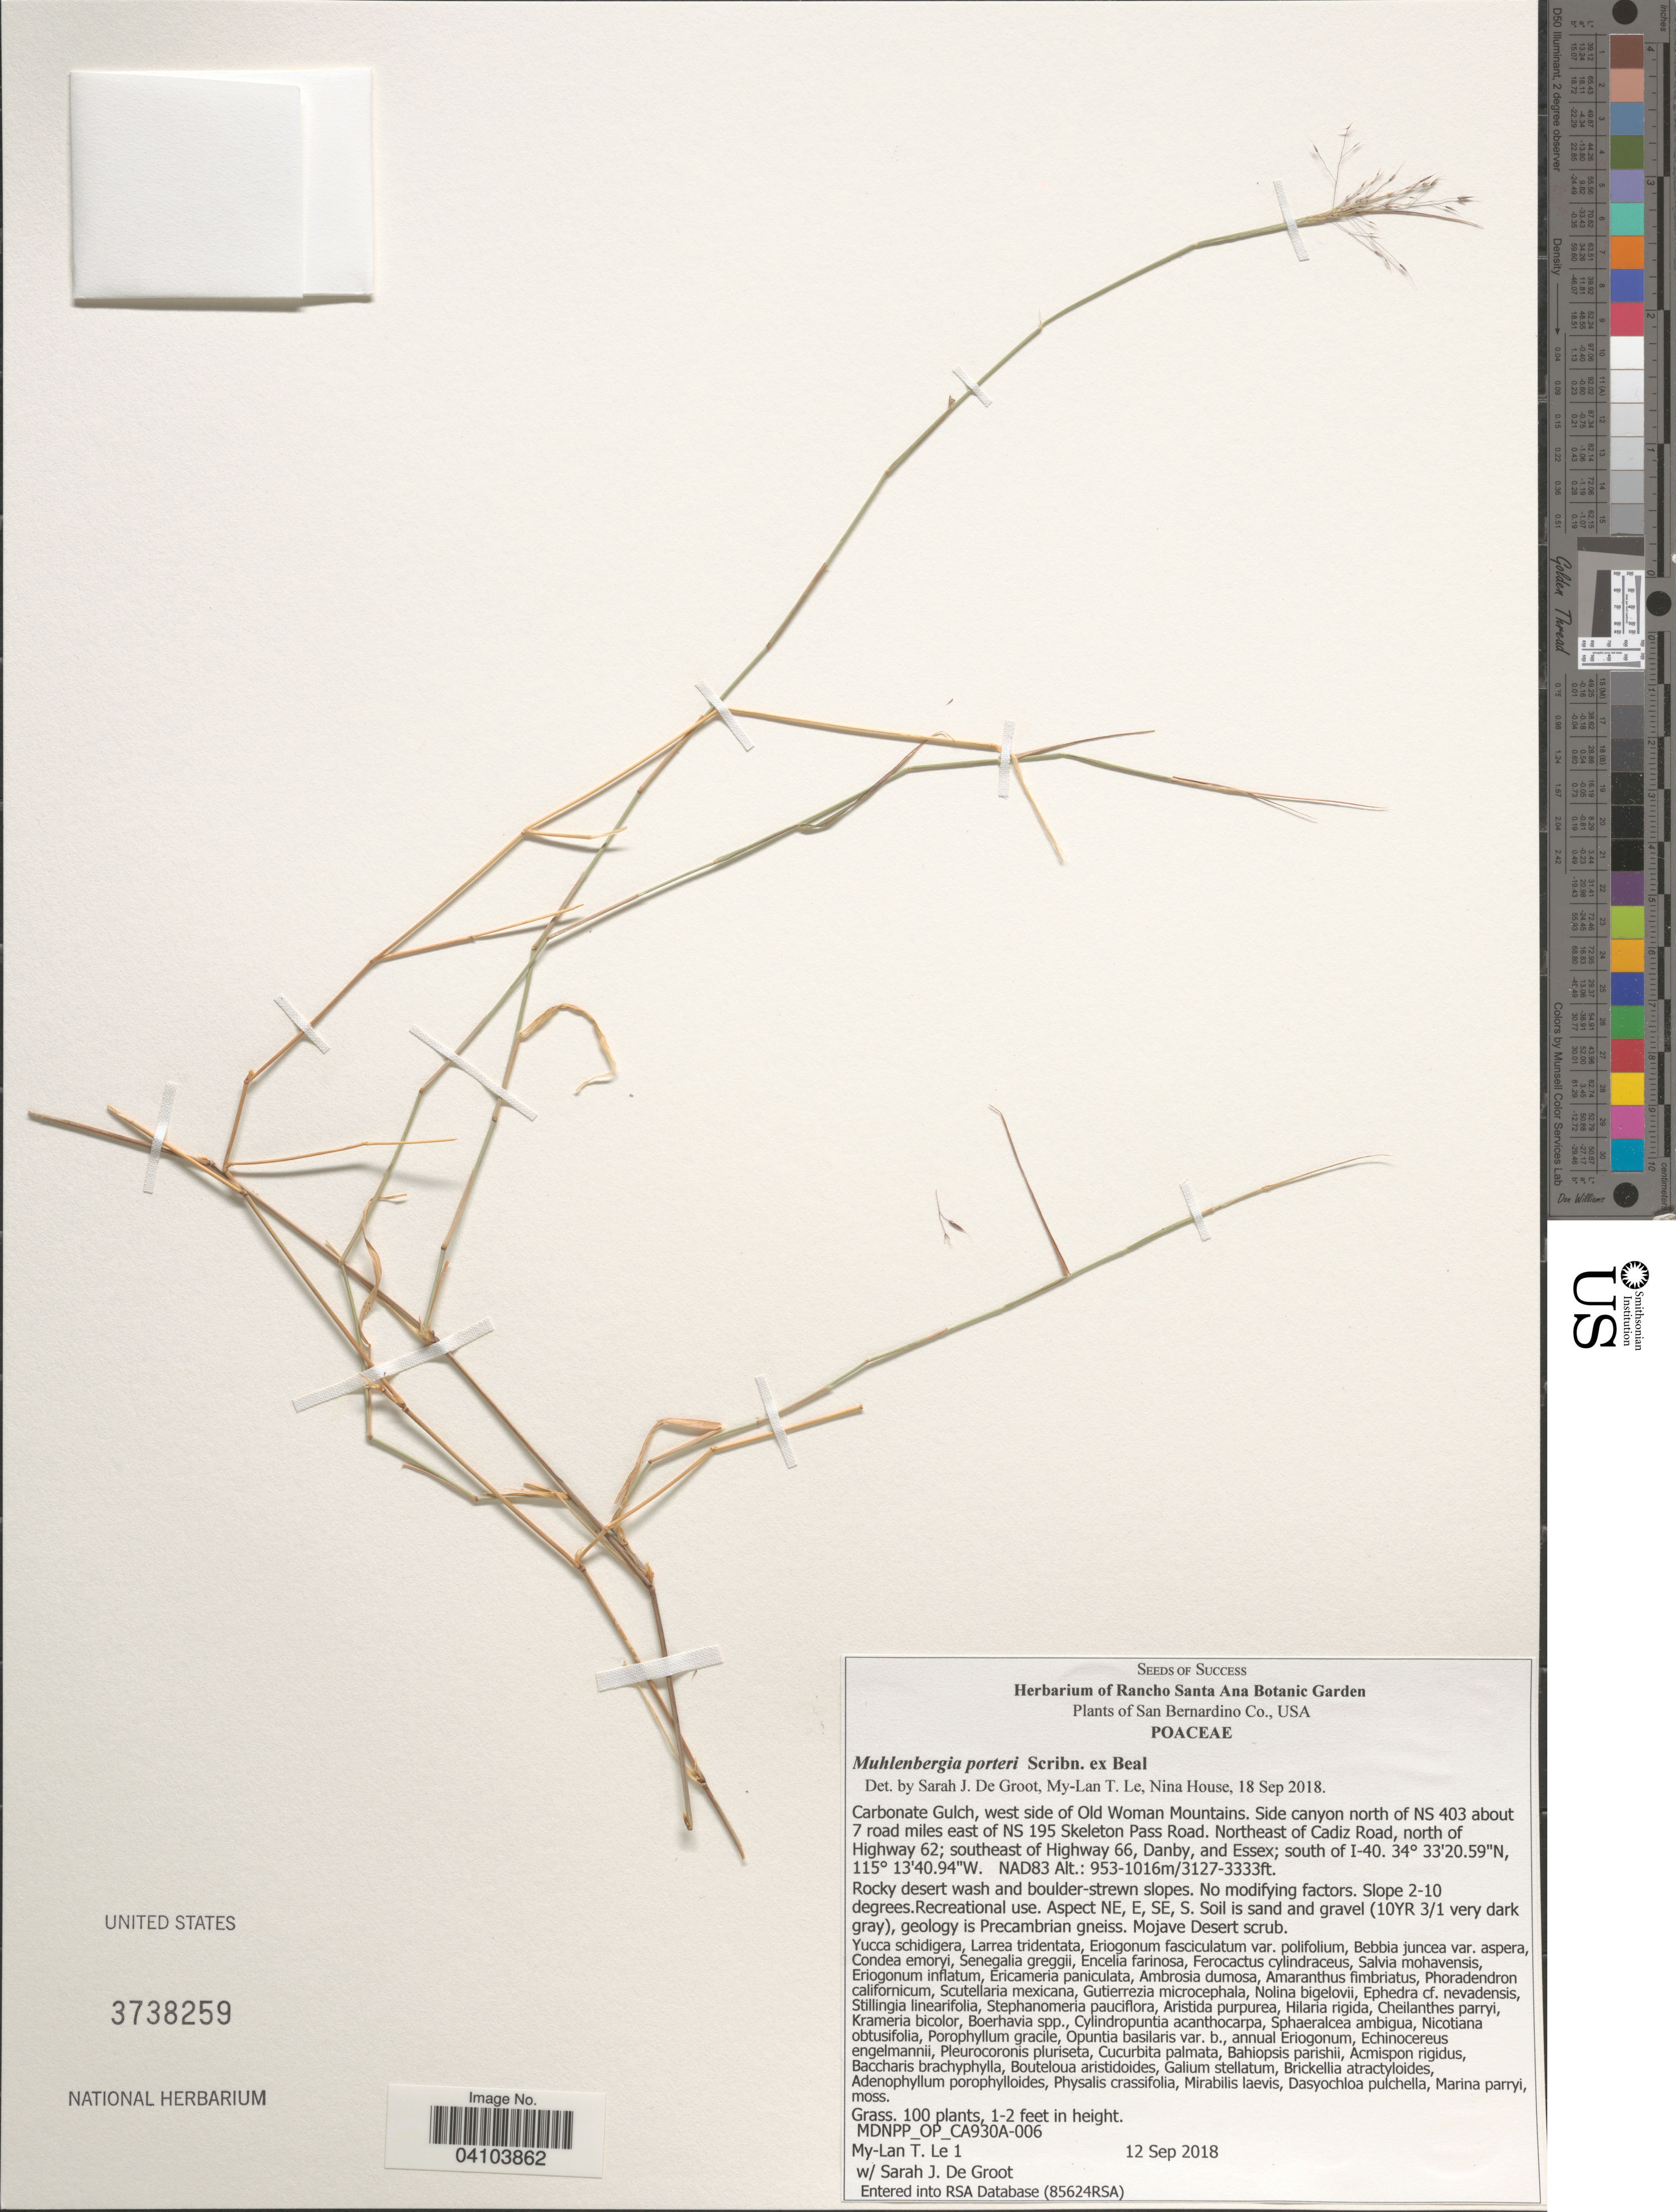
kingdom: Plantae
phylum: Tracheophyta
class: Liliopsida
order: Poales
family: Poaceae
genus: Muhlenbergia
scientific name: Muhlenbergia porteri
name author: Scribn. in W.J. Beal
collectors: M. Le & S. De Groot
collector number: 1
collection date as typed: Transcribed d/m/y: 12/9/2018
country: United States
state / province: California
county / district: San Bernardino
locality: San Bernardino Co. Carbonate Gulch, west side of Old Woman Mountains. Side canyon north of NS 403 about 7 road miles east of NS 195 Skeleton Pass Road. Northeast of Cadiz Road, north of Highway 62; southeast of Highway 66, Danby, and Essex; south of I-40. NAD83.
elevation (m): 953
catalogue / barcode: US 3738259